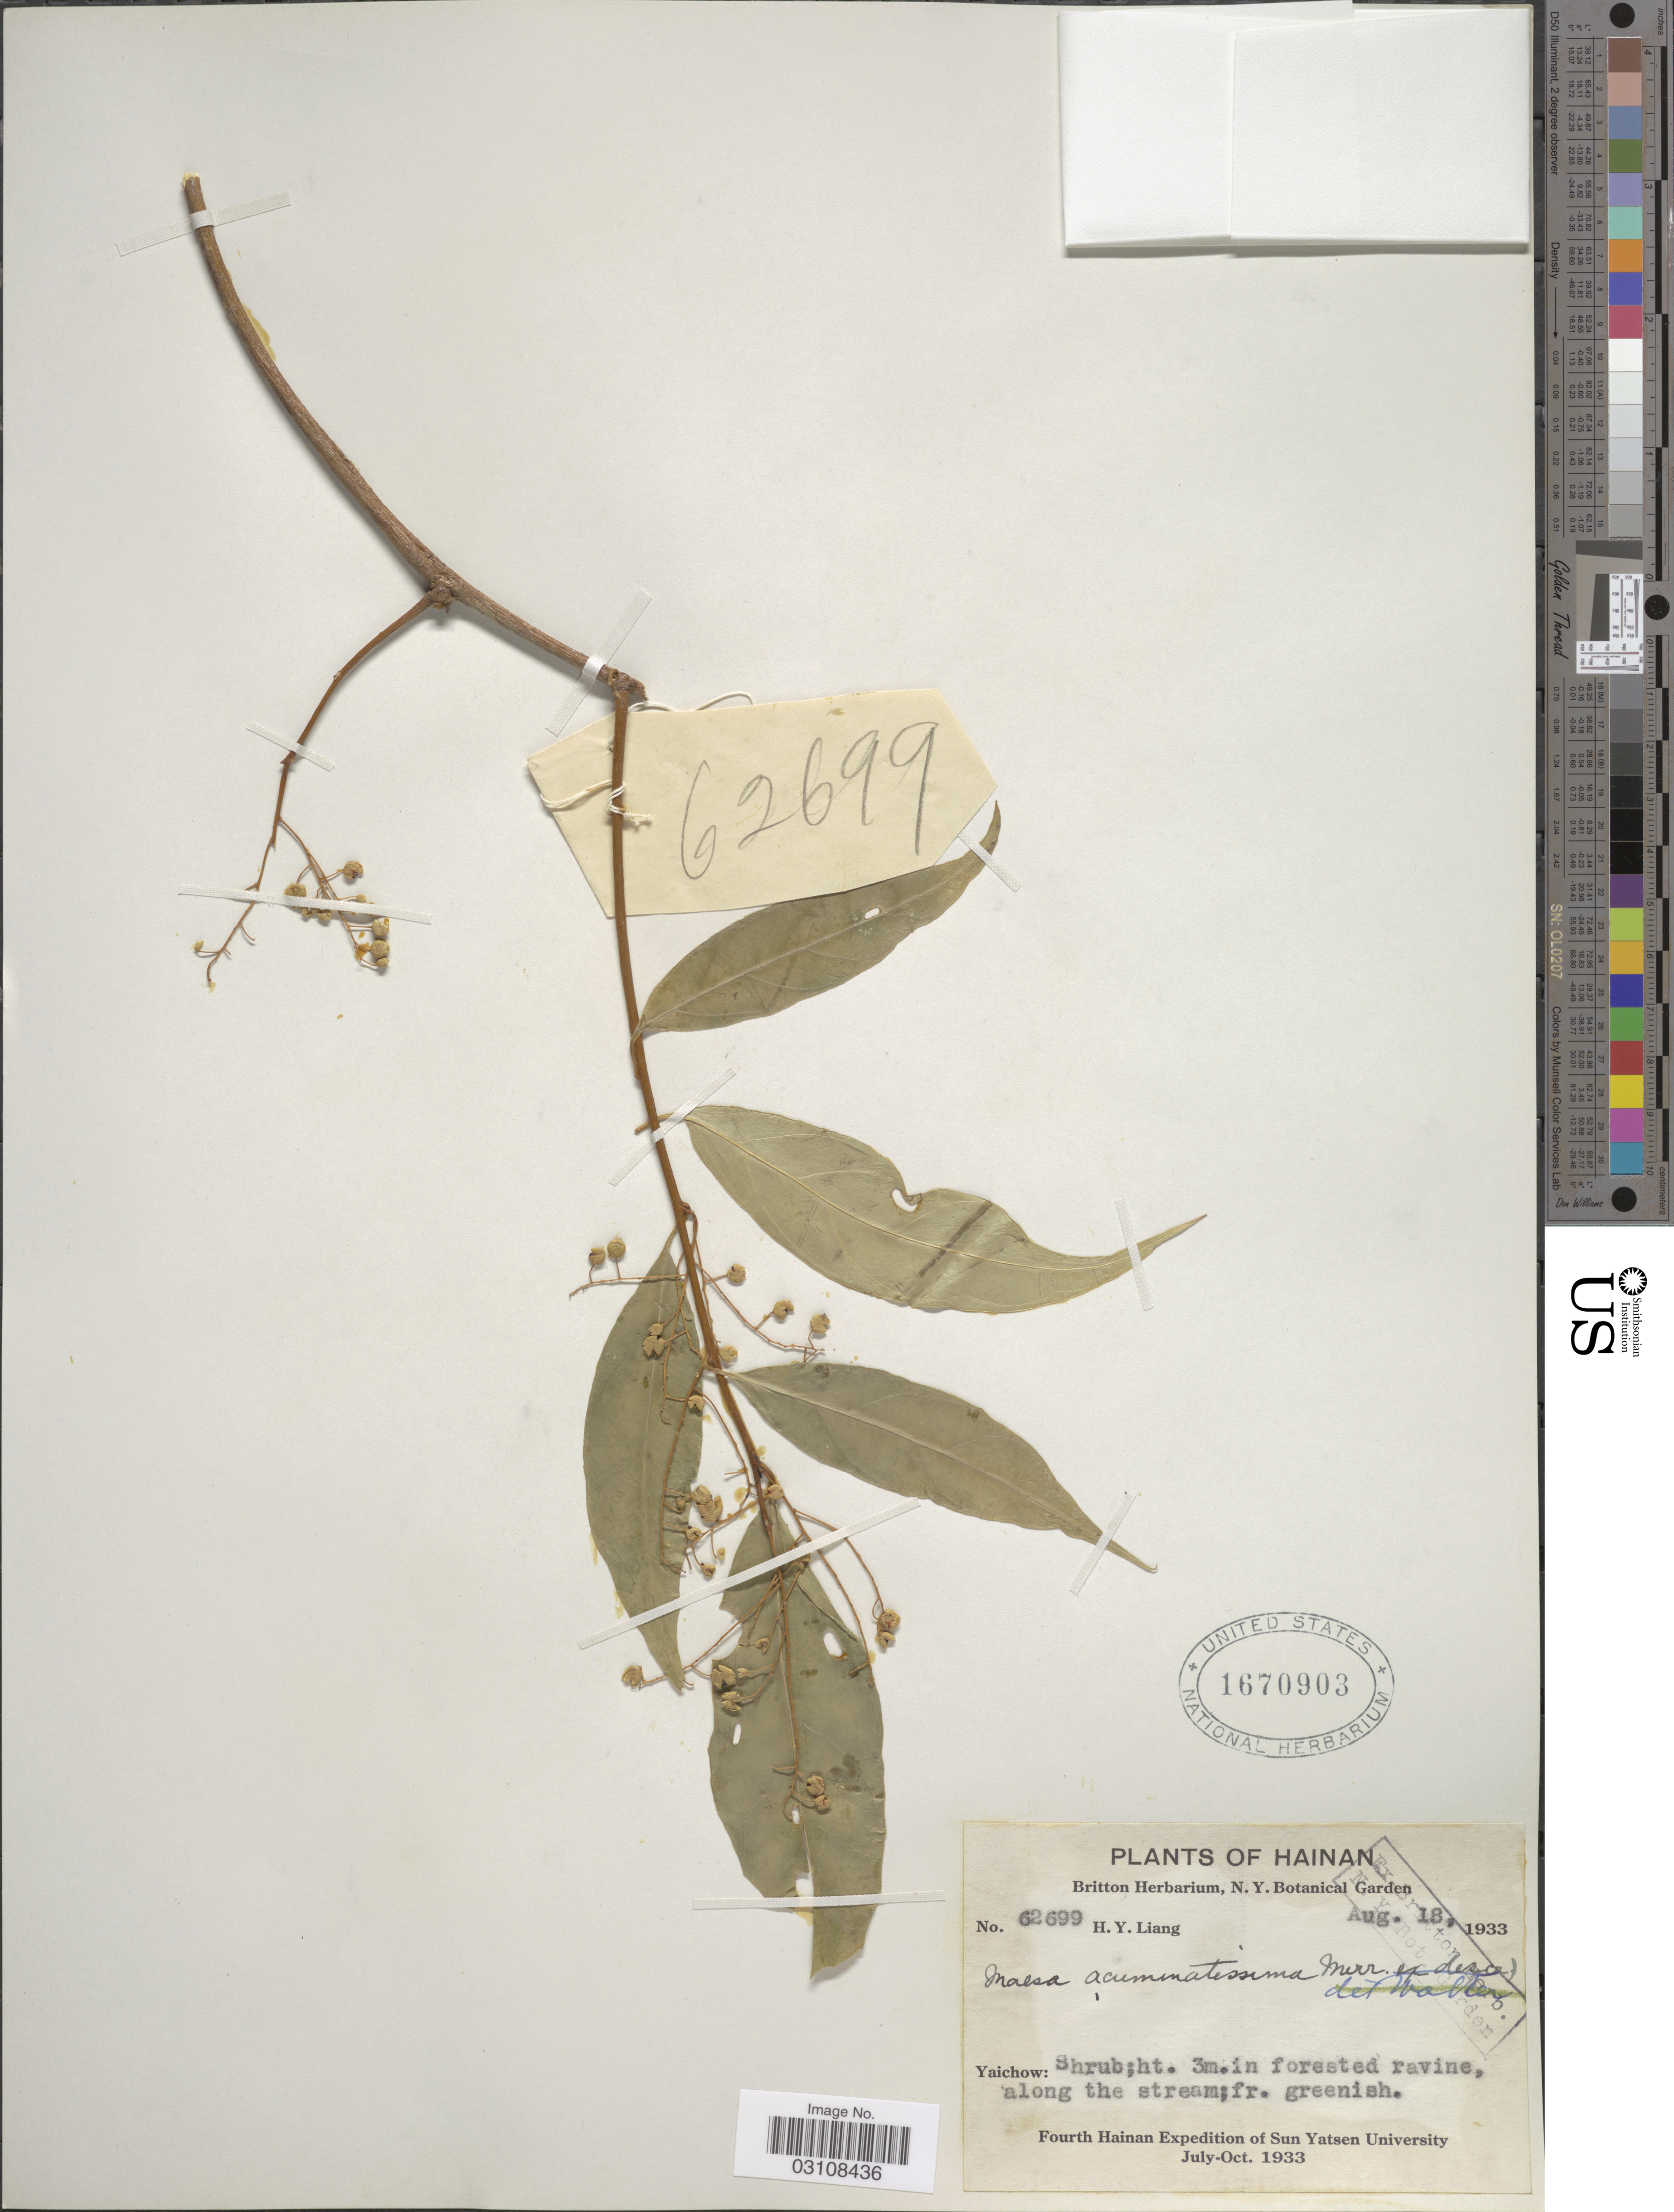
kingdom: Plantae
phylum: Tracheophyta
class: Magnoliopsida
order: Ericales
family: Primulaceae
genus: Maesa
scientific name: Maesa acuminatissima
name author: Merr.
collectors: H. Y. Liang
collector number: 62699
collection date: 1933-08-18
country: China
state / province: Hainan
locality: Yaichow.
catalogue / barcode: US 1670903